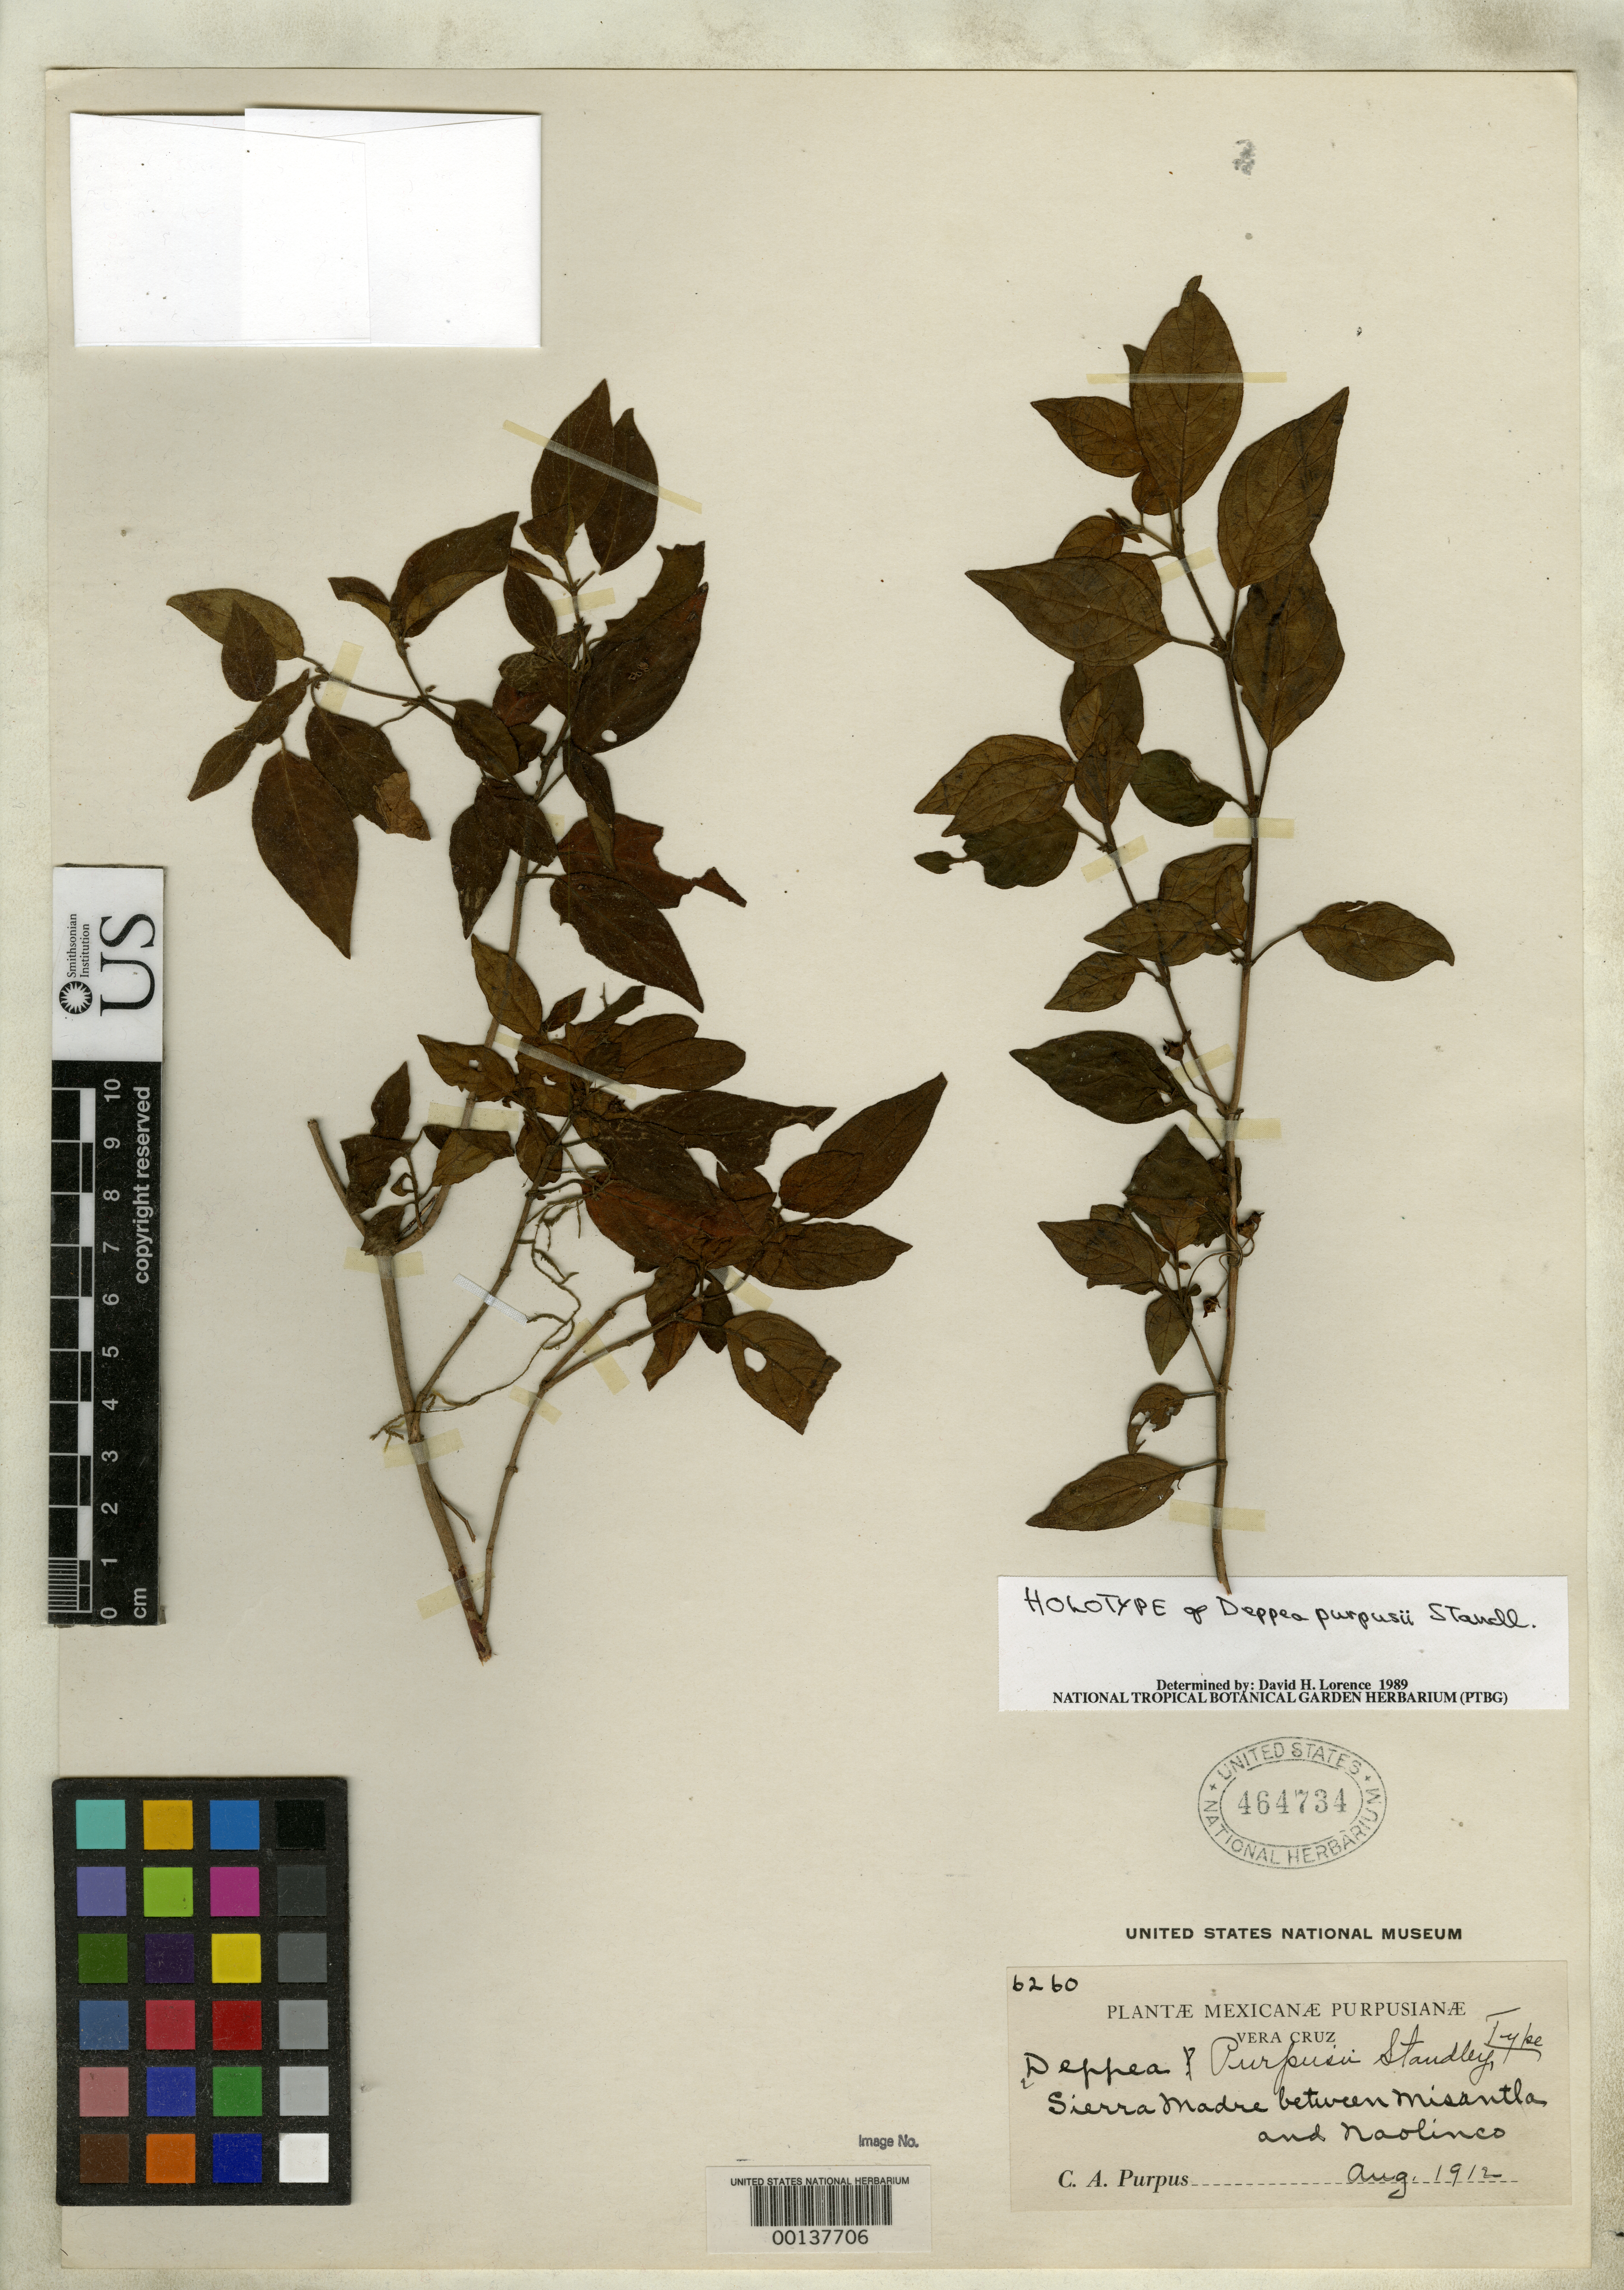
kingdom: Plantae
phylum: Tracheophyta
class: Magnoliopsida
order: Gentianales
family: Rubiaceae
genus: Deppea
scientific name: Deppea purpusii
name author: Standl.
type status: Holotype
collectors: C. A. Purpus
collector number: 6260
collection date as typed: Aug 1912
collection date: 1912-08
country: Mexico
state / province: Veracruz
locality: Sierra Madre between Misantla and Naolinco.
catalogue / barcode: US 464734